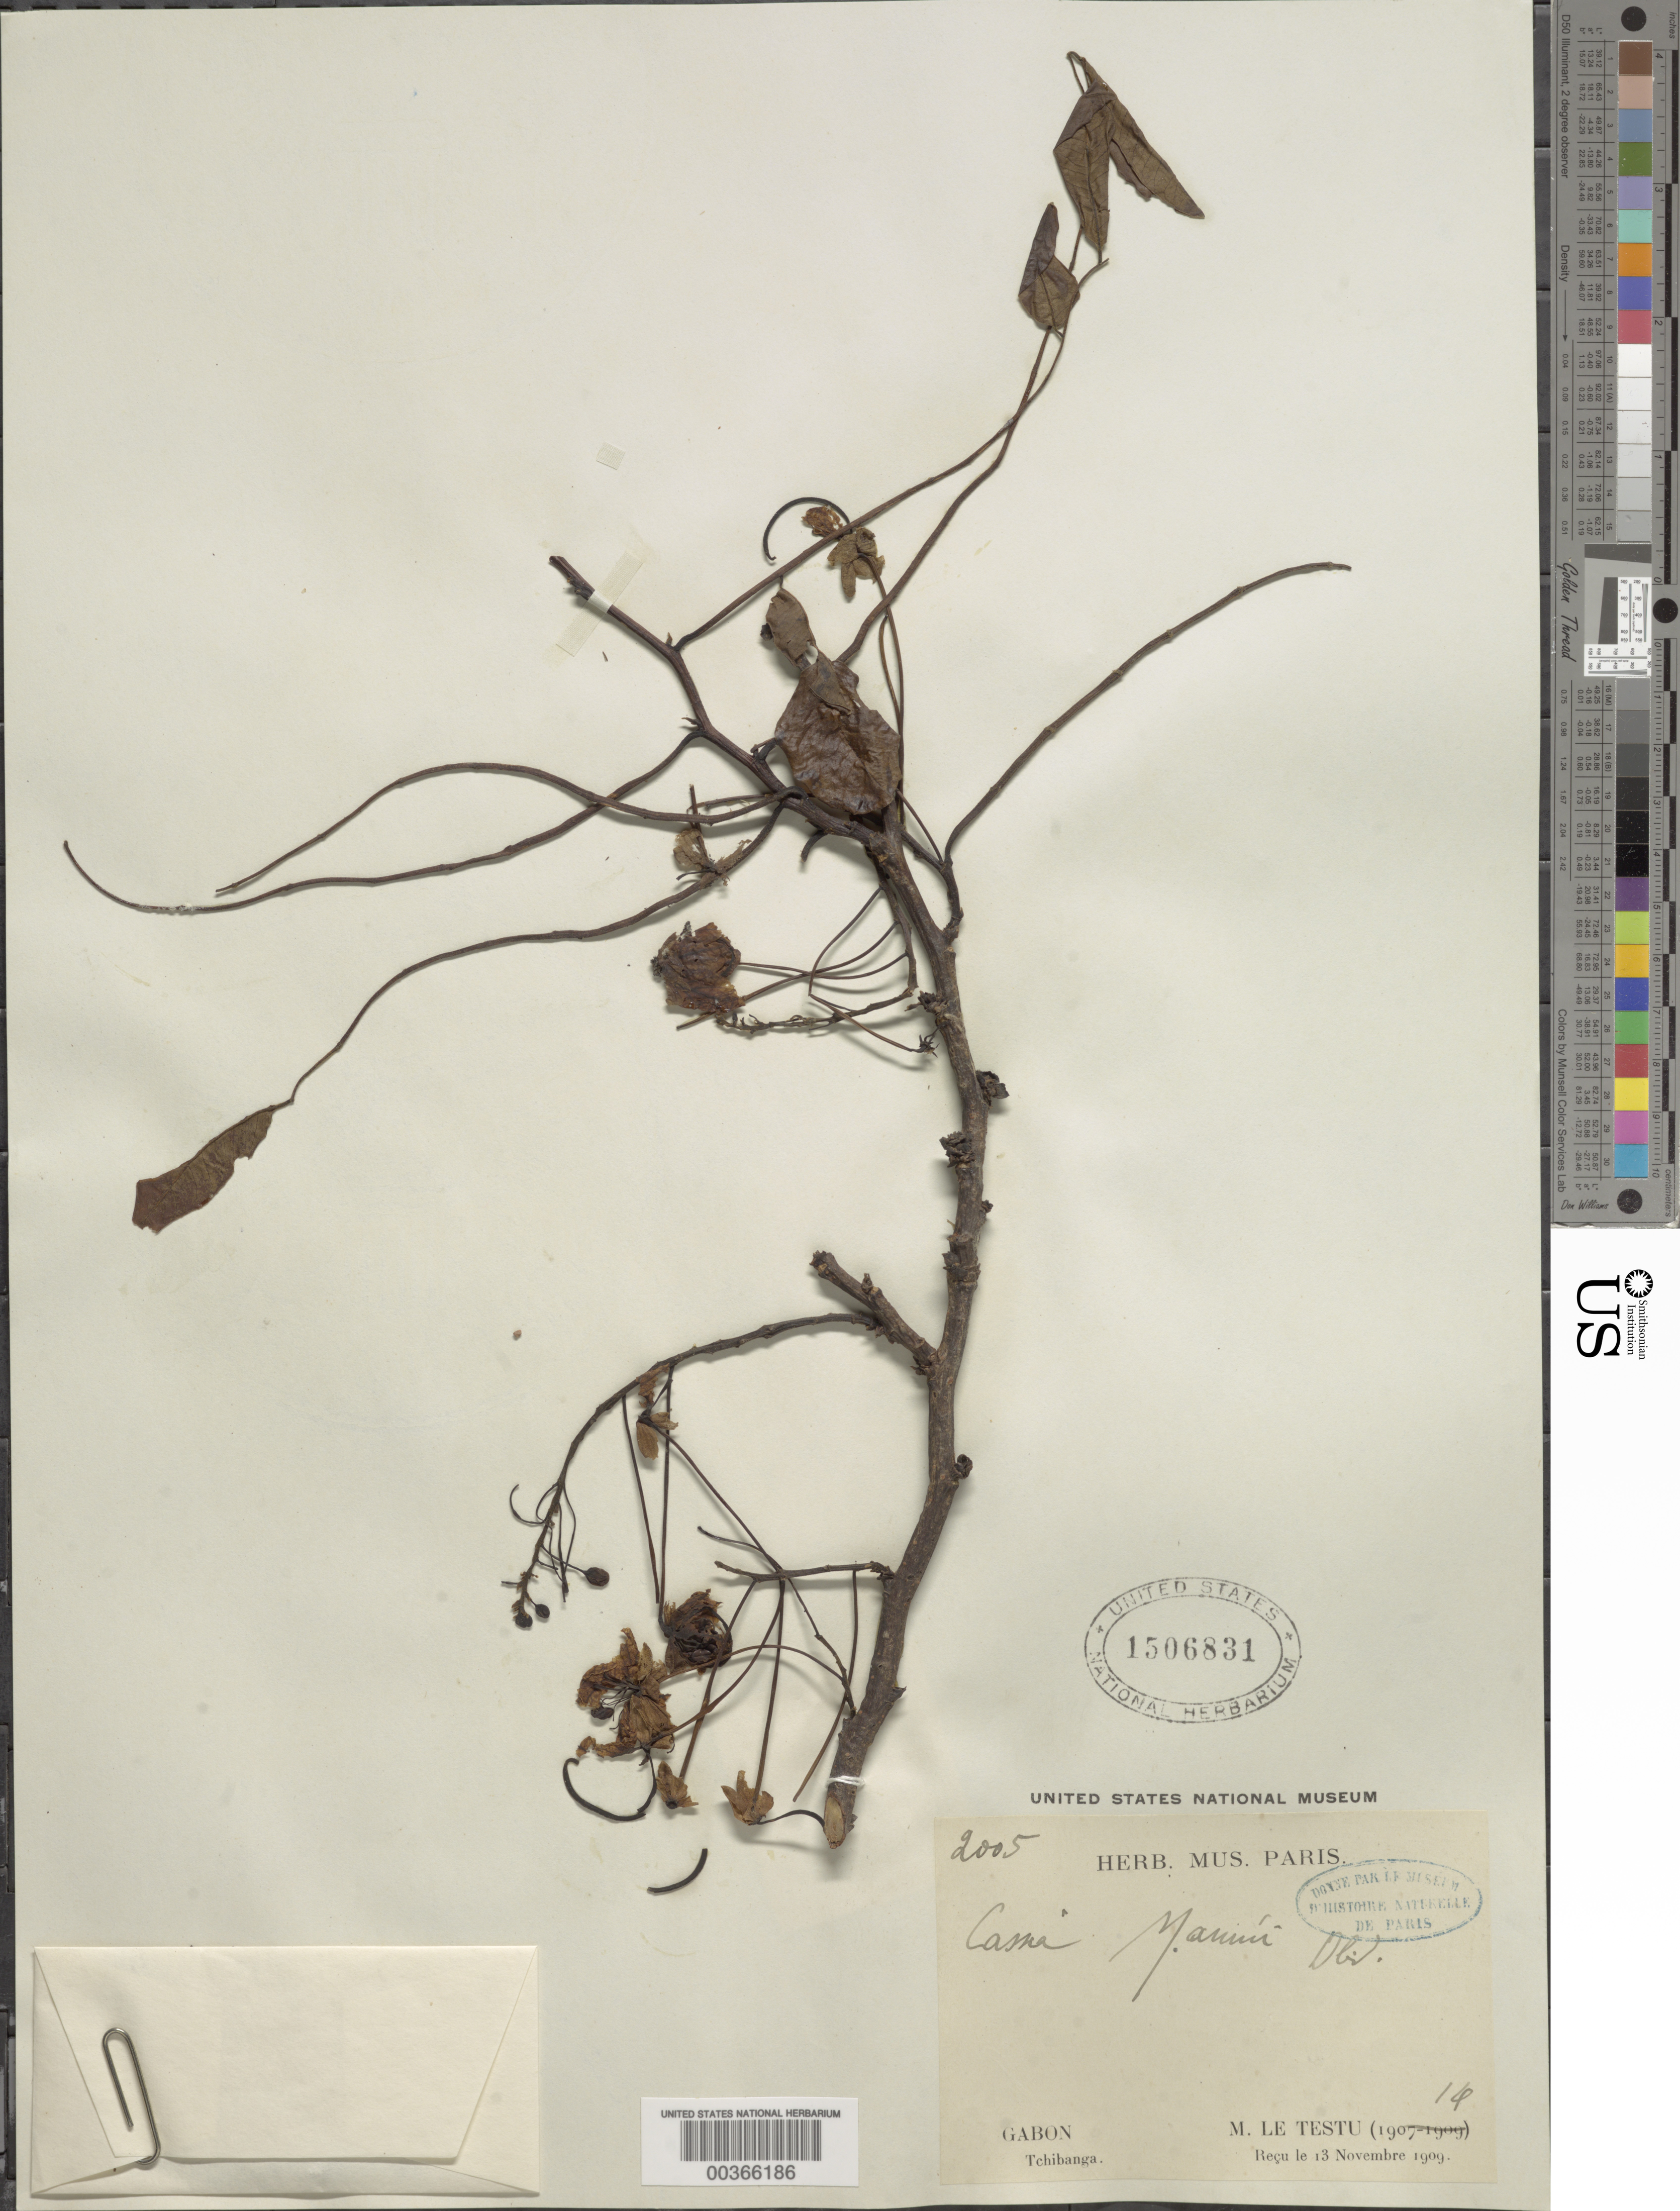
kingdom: Plantae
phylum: Tracheophyta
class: Magnoliopsida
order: Fabales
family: Fabaceae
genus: Cassia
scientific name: Cassia mannii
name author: Oliv.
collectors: G. Le Testu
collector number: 2005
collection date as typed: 13 Nov 1909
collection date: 1909-11-13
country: Gabon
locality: Tchibanga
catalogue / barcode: US 1506831